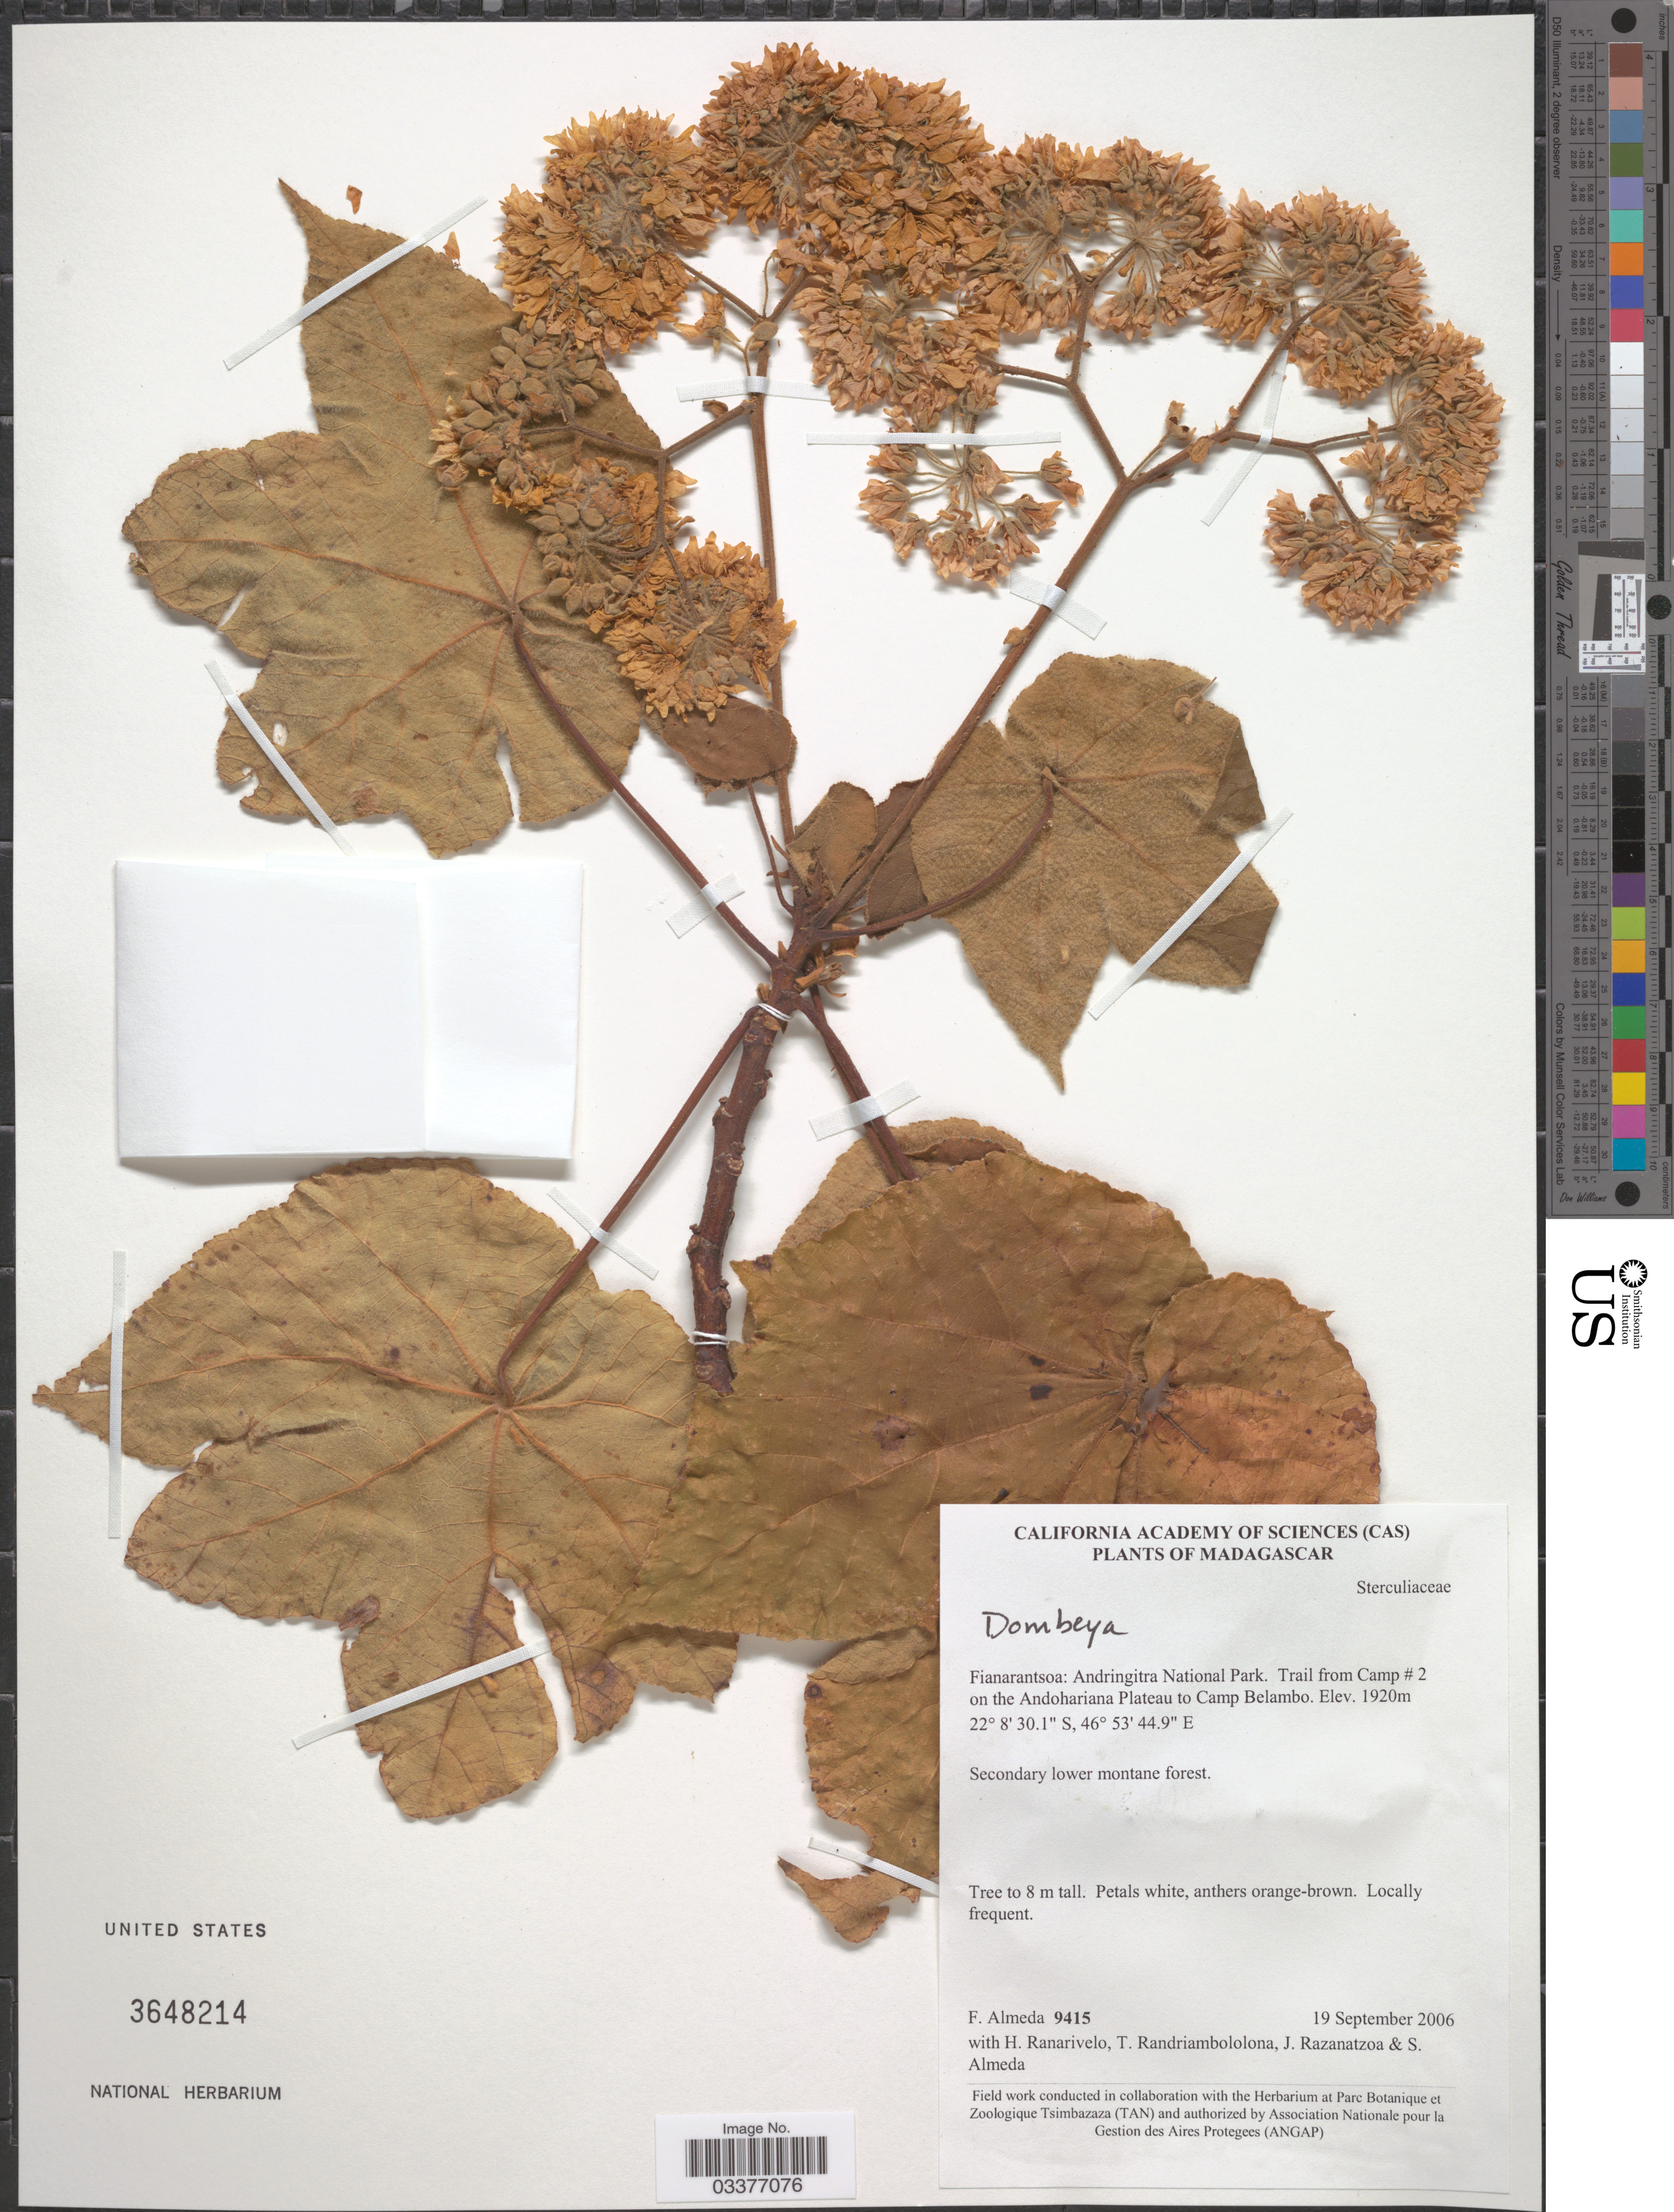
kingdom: Plantae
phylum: Tracheophyta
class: Magnoliopsida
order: Malvales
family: Malvaceae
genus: Dombeya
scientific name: Dombeya mollis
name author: Hook.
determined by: Jourdain-Fievet, L.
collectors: F. Almeda, H. Ranarivelo, T. Randriambololona, J. Razanatzoa & S. Almeda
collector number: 9415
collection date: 2006-09-19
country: Madagascar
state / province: Haute Matsiatra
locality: Andringitra National Park. Trail from Camp # 1 on the Andohariana Plateau to Camp Belambo.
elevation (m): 1920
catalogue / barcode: US 3648214